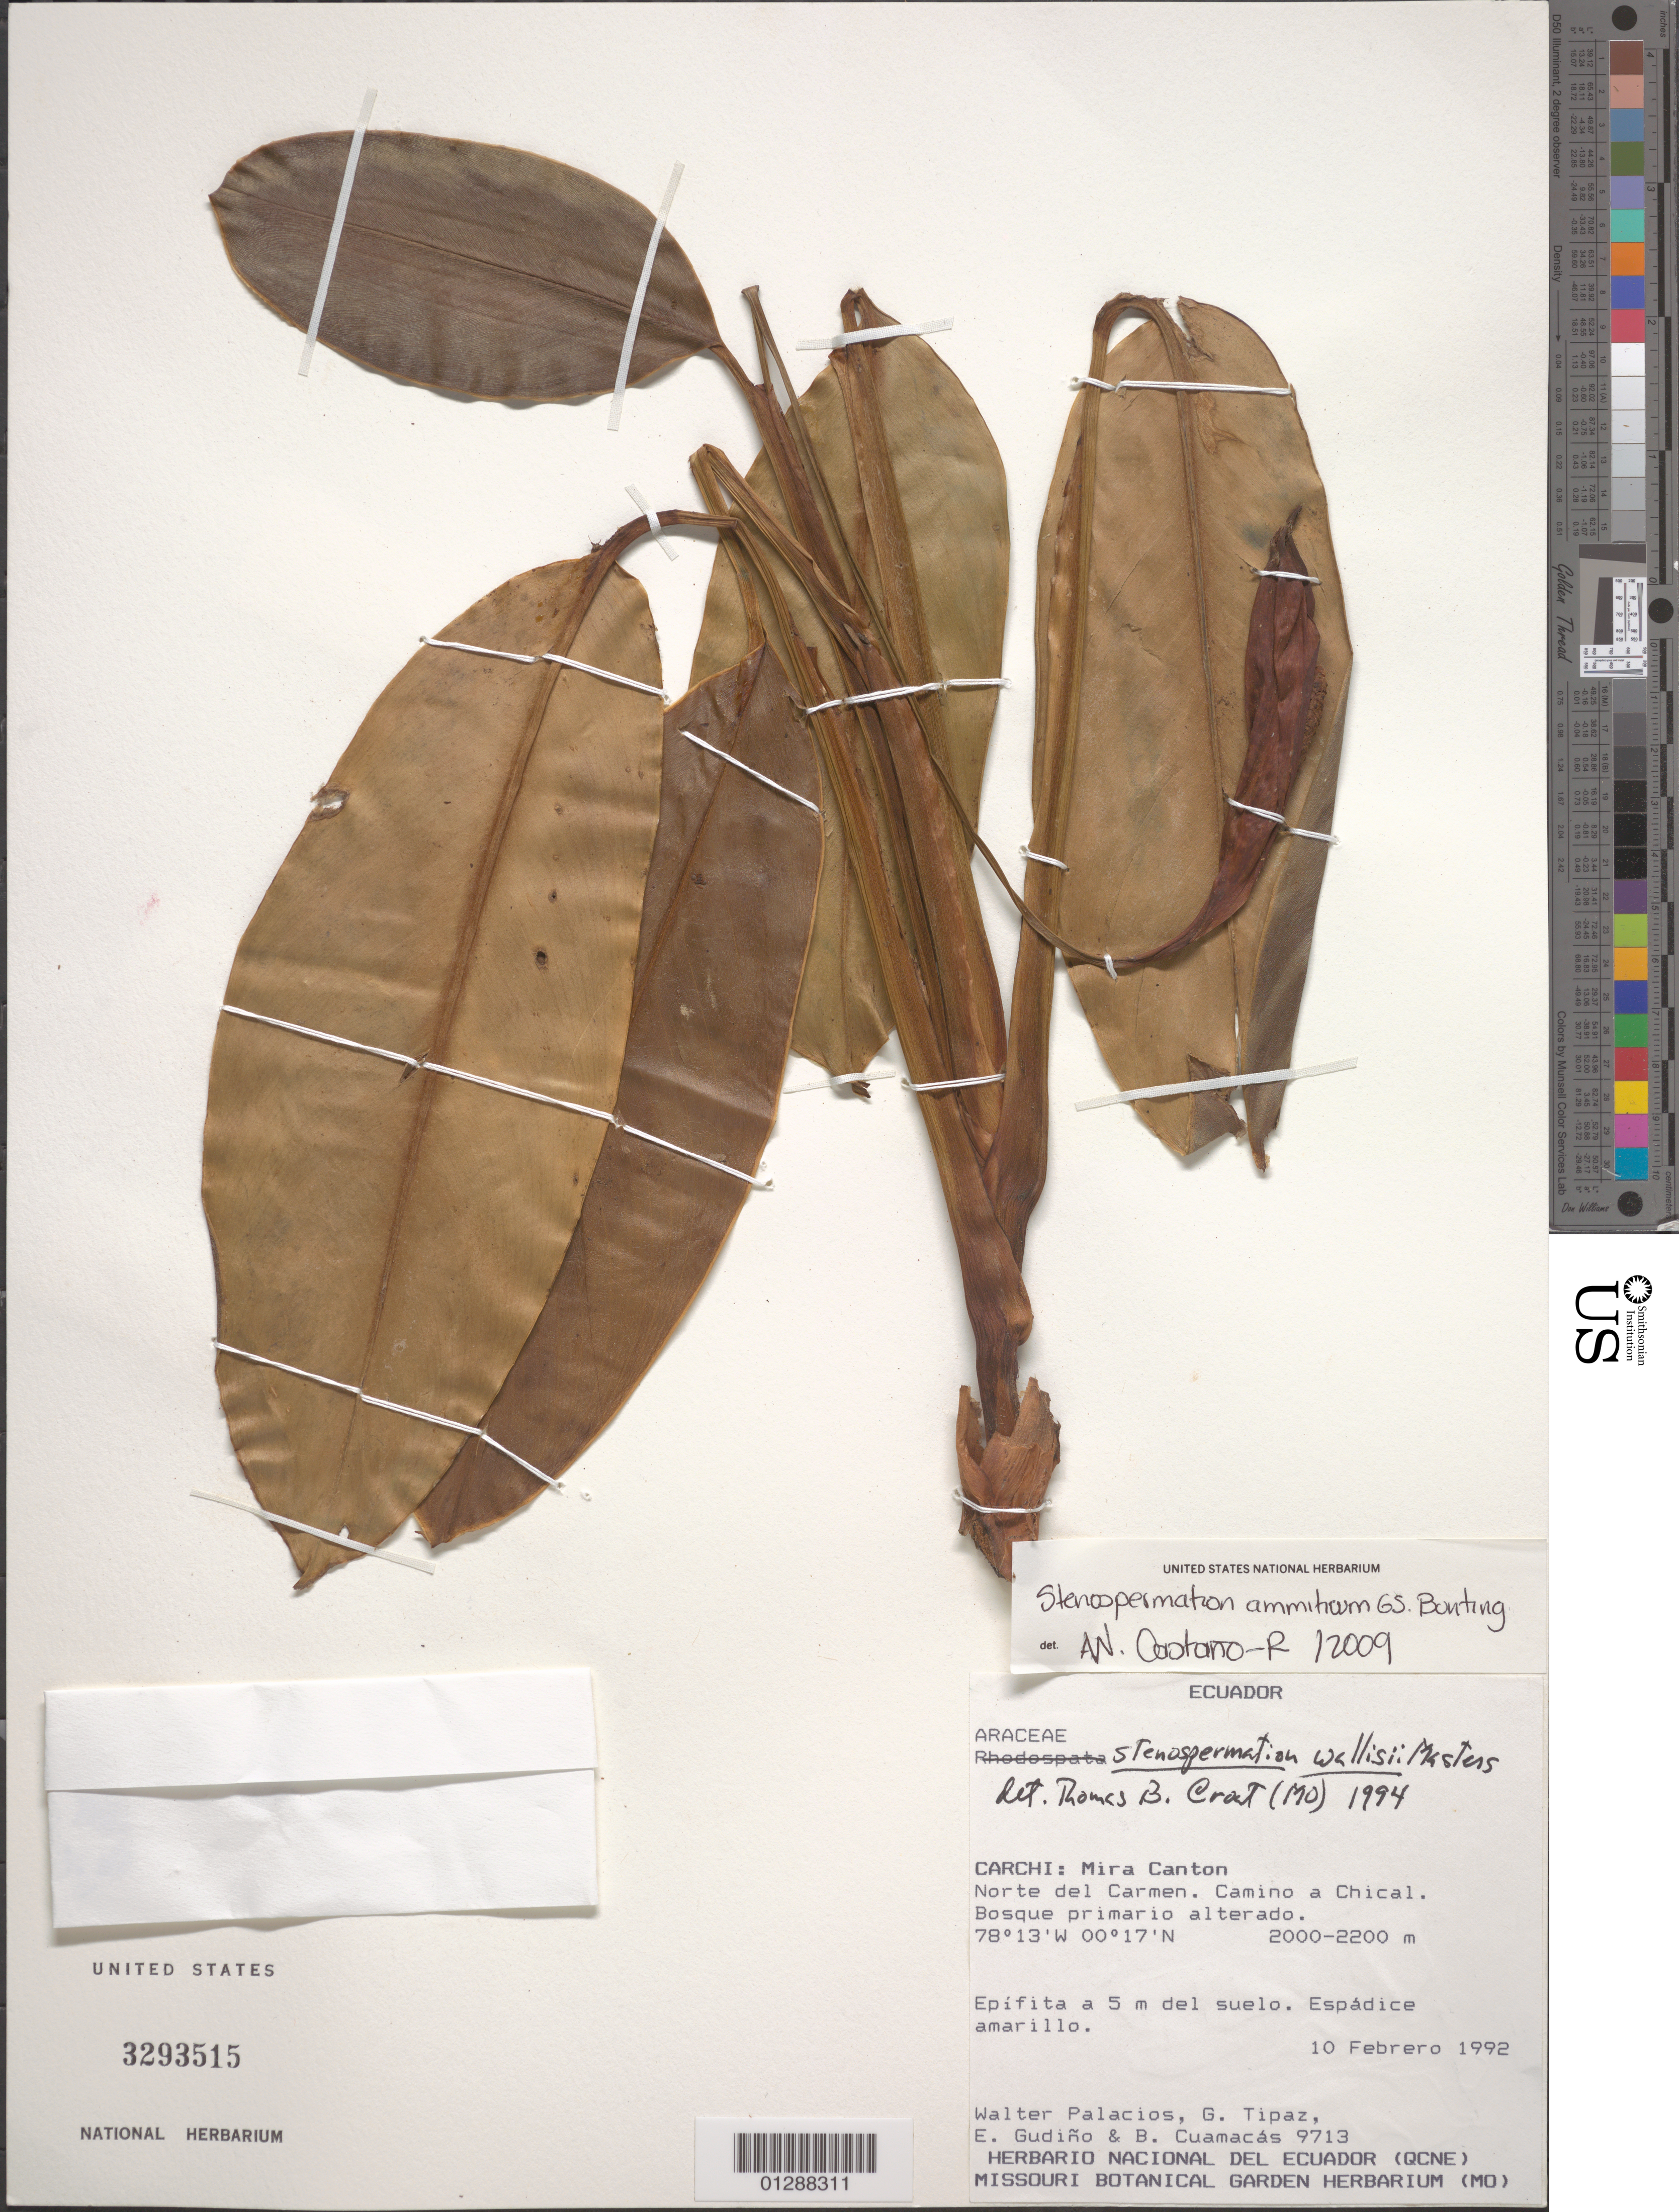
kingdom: Plantae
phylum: Tracheophyta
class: Liliopsida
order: Alismatales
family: Araceae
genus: Stenospermation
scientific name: Stenospermation ammiticum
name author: G.S. Bunting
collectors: W. Palacios, G. Tipaz, E. Gudiño & B. Cuamacas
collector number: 9713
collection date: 1992-02-10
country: Ecuador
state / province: Carchi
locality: Mira Canton. Norte del Carmen. Camino a Chical.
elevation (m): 2000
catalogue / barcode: US 3293515